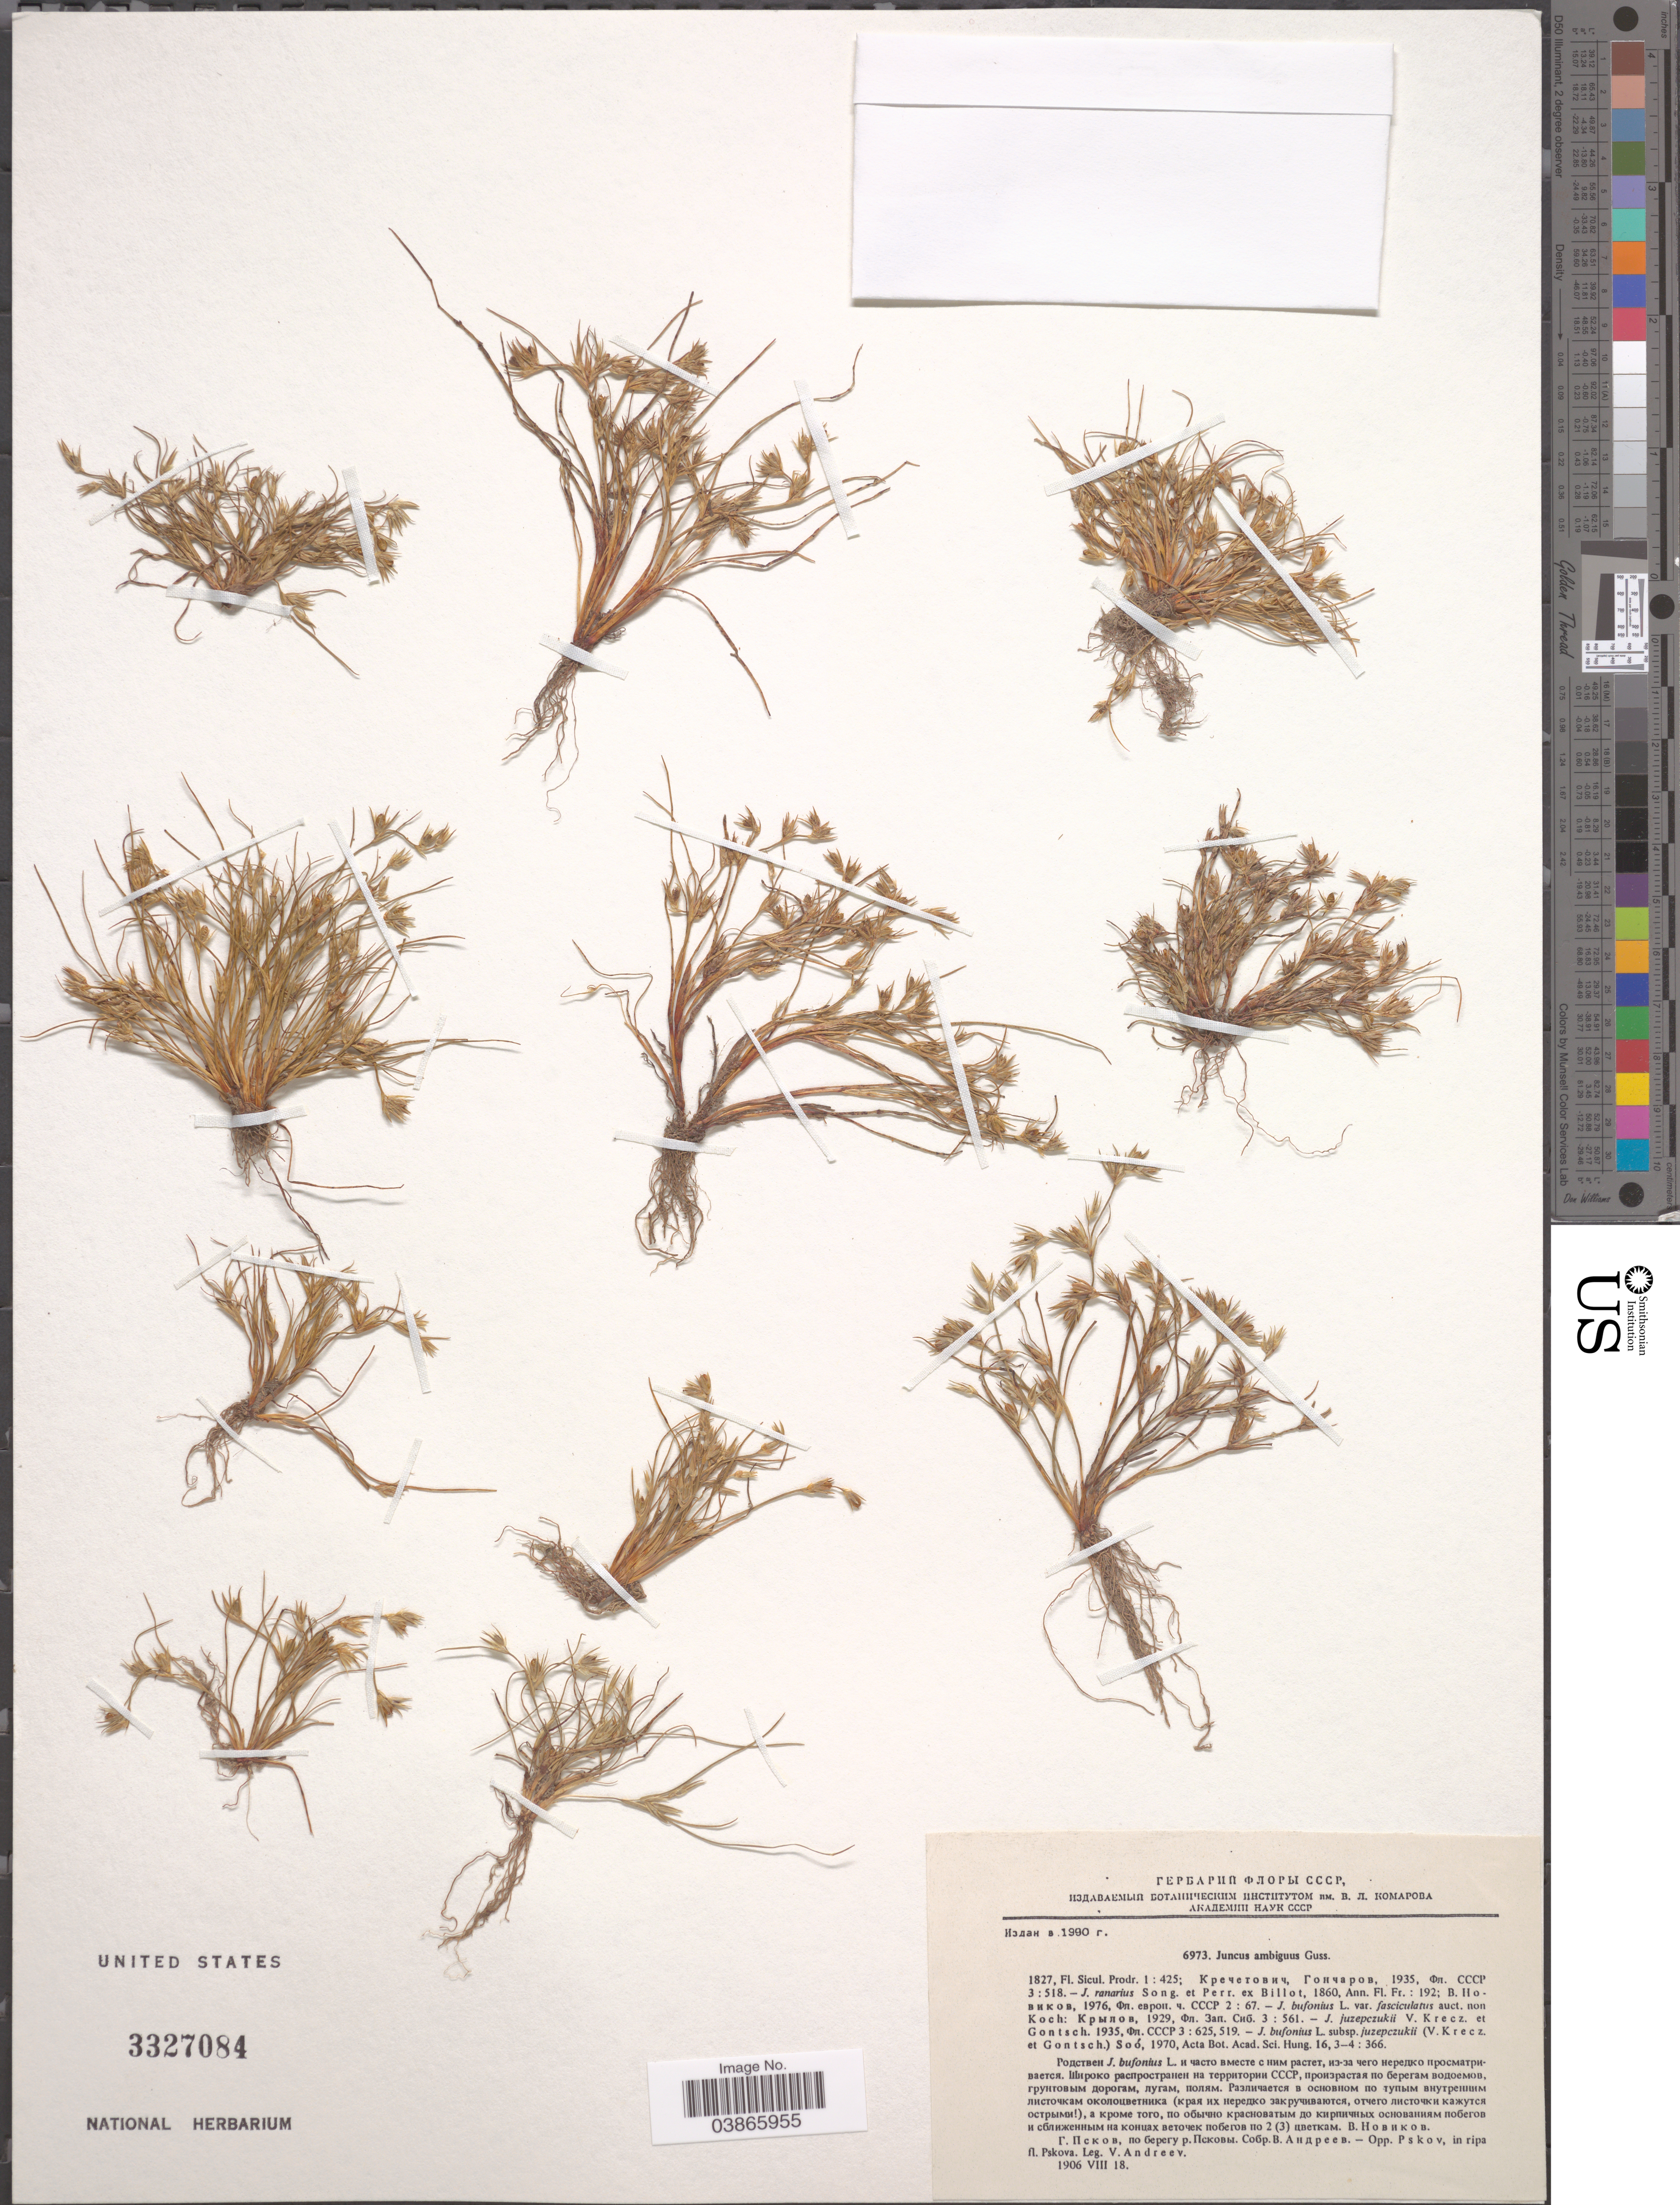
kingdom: Plantae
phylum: Tracheophyta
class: Liliopsida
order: Poales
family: Juncaceae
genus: Juncus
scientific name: Juncus ambiguus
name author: Gussone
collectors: V. Andreev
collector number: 6973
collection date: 1906-08-18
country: Russian Federation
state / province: Pskov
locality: Opp. Pskov, in ripa fl. Pskova.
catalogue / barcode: US 3327084